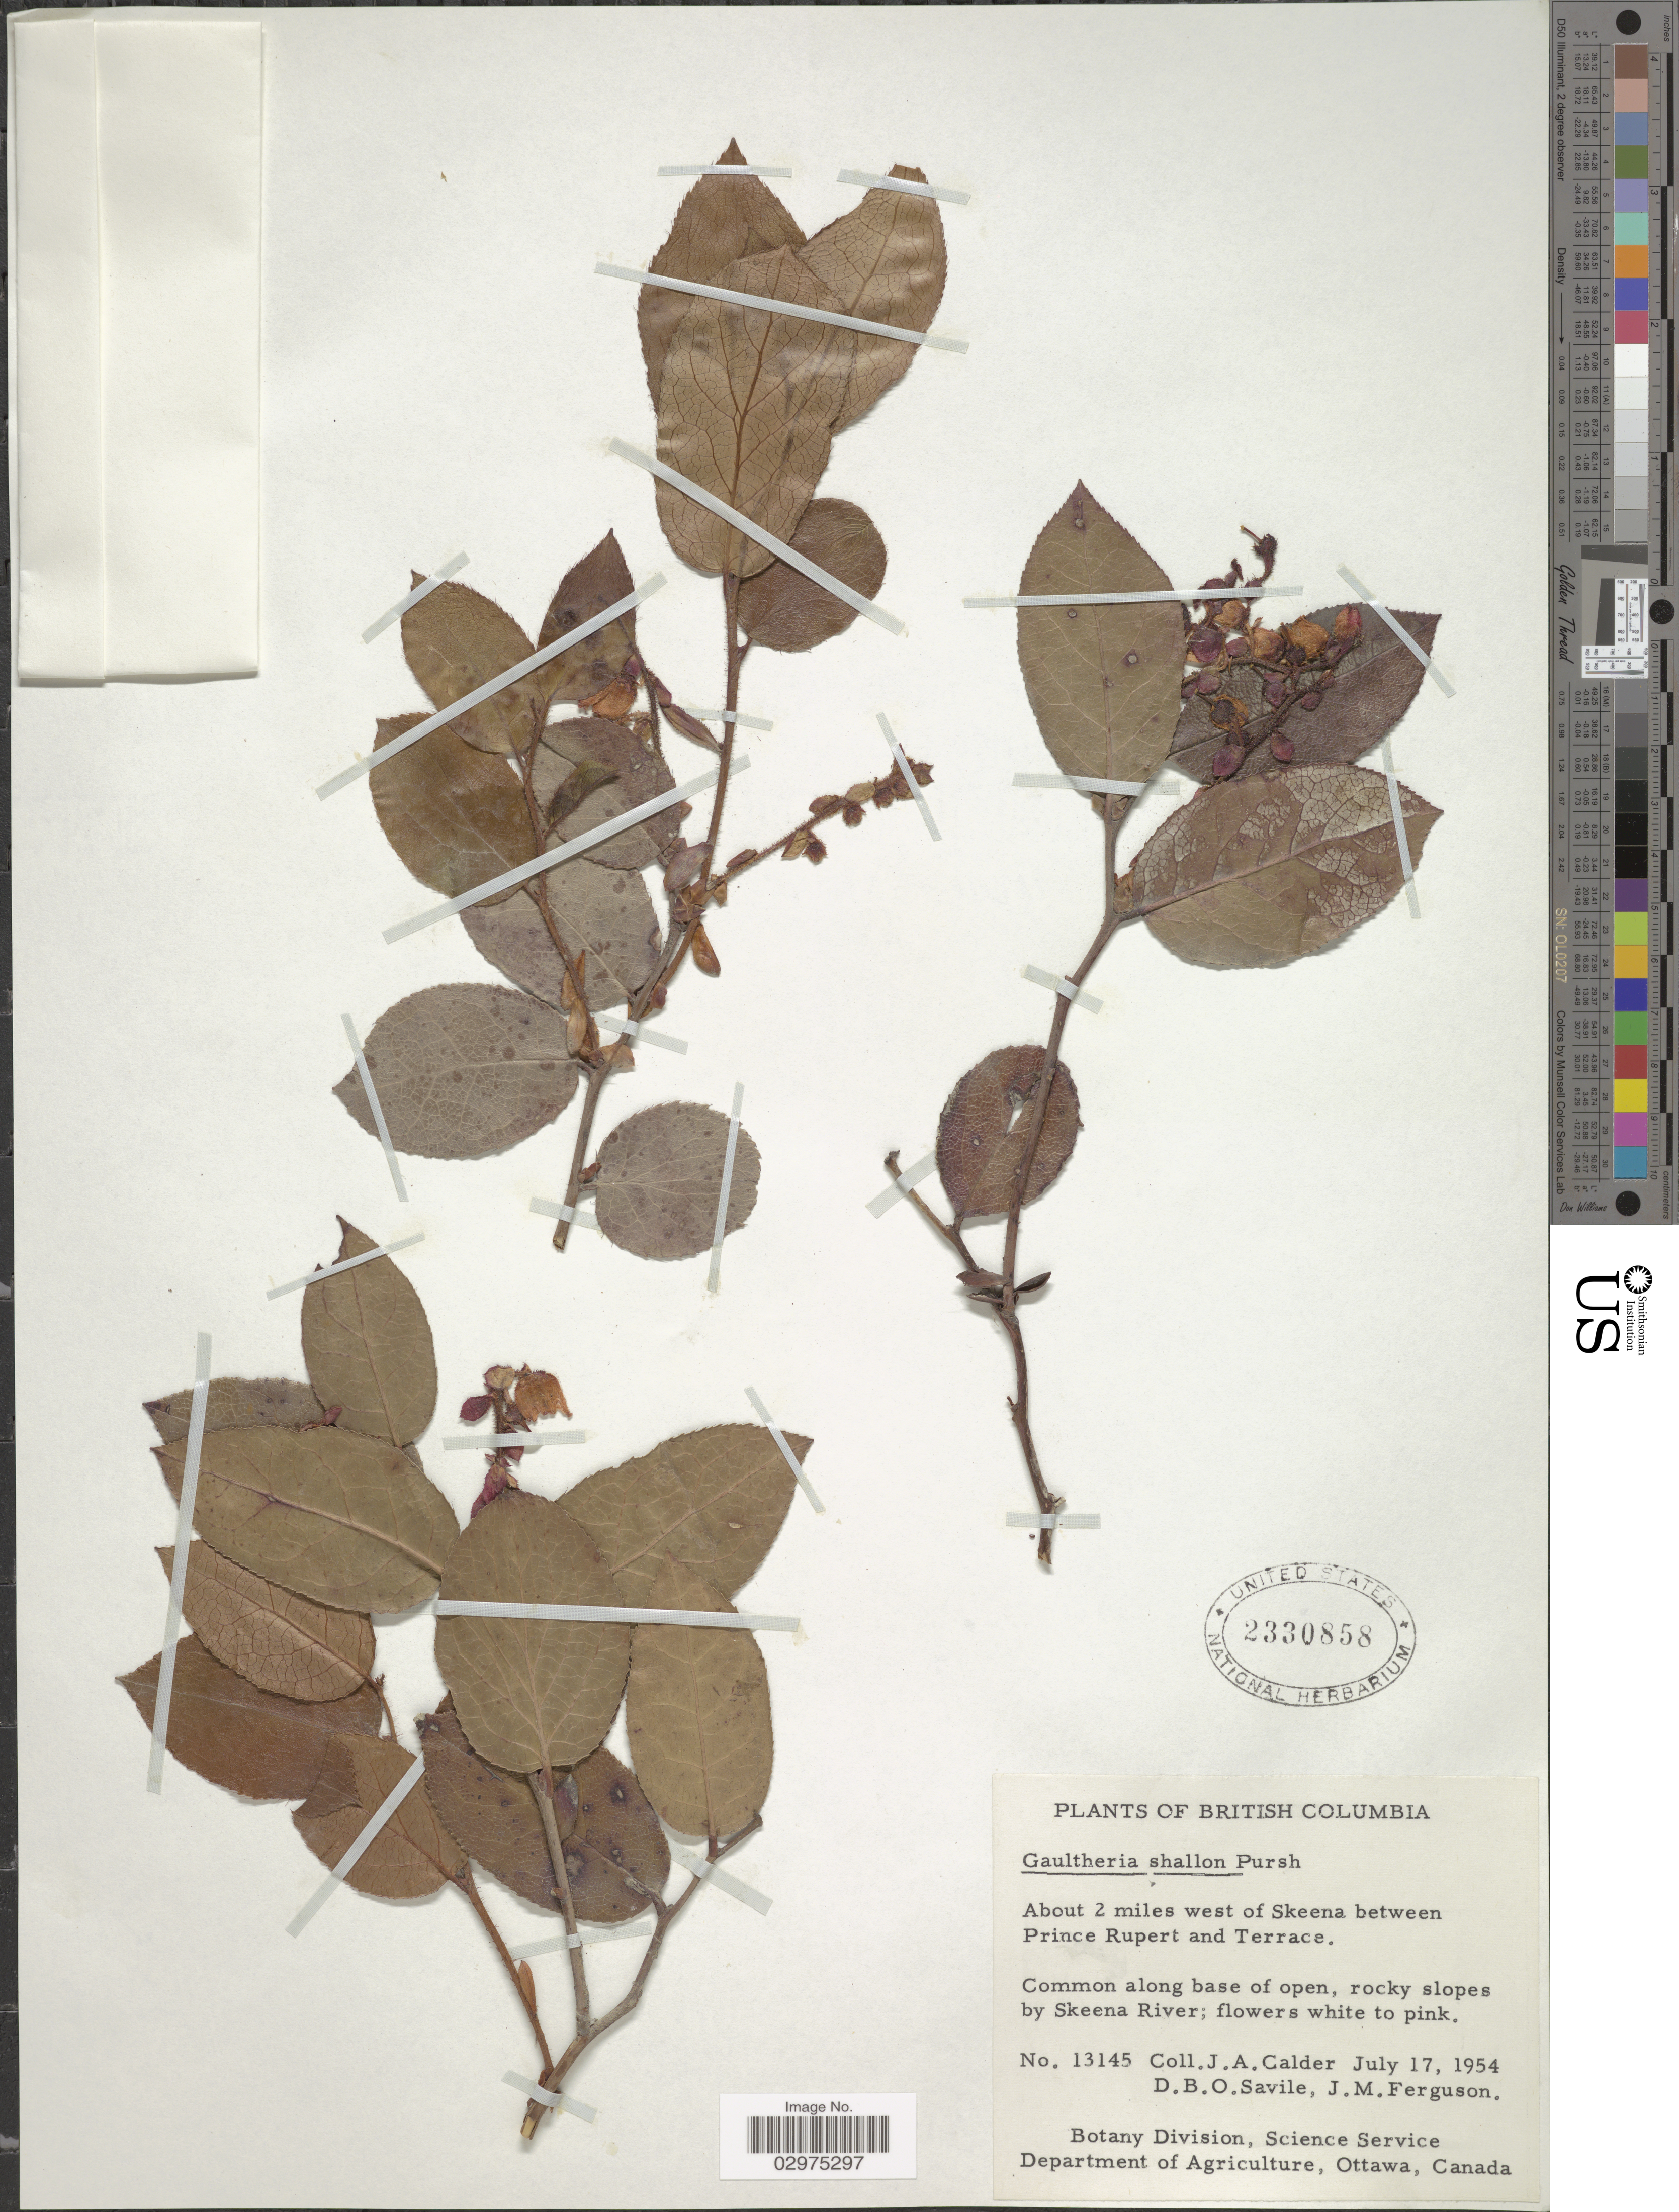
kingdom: Plantae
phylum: Tracheophyta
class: Magnoliopsida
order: Ericales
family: Ericaceae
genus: Gaultheria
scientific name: Gaultheria shallon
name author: Pursh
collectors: J. A. Calder, D. Savile & J. M. Ferguson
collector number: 13145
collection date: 1954-07-17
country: Canada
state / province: British Columbia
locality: About 2 miles west of Skeena between Prince Rupert and Terrace. Common along base of open, rocky slopes by Skeena River.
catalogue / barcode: US 2330858